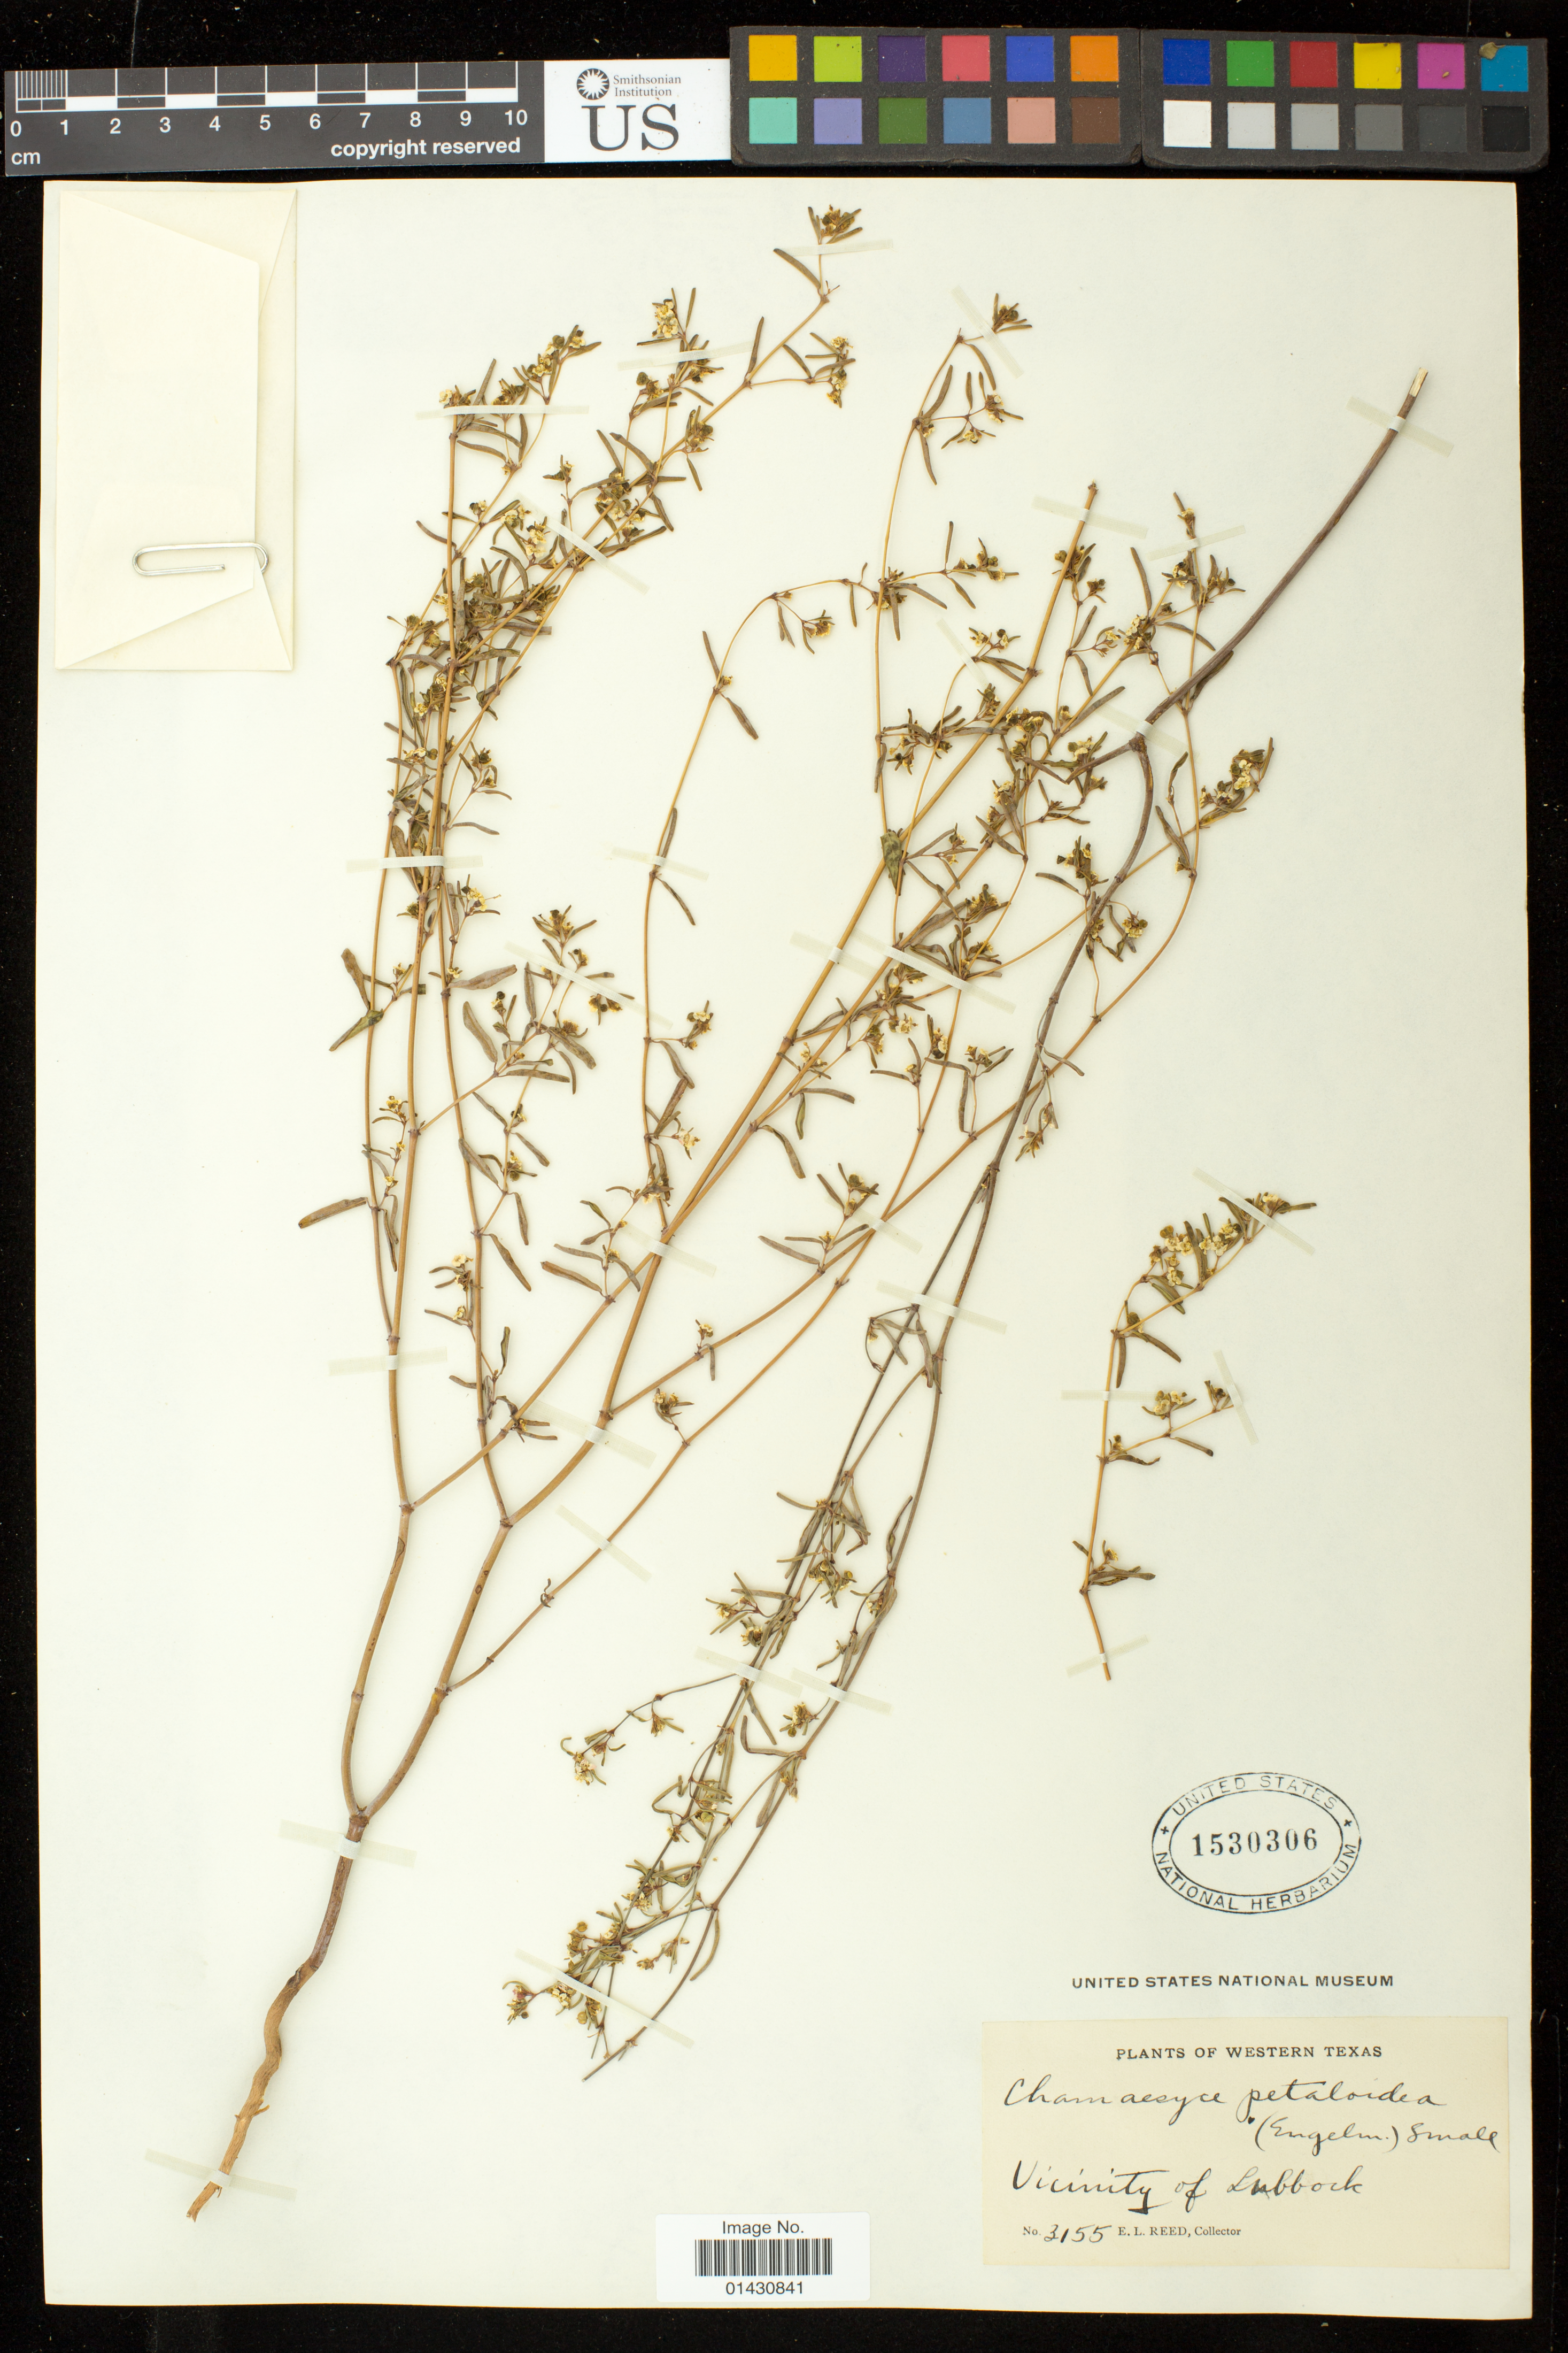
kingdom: Plantae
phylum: Tracheophyta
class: Magnoliopsida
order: Malpighiales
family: Euphorbiaceae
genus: Euphorbia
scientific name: Euphorbia missurica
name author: Raf.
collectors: E. Reed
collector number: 3155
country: United States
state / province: Texas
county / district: Lubbock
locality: Vicinity of Lubbock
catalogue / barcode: US 1530306